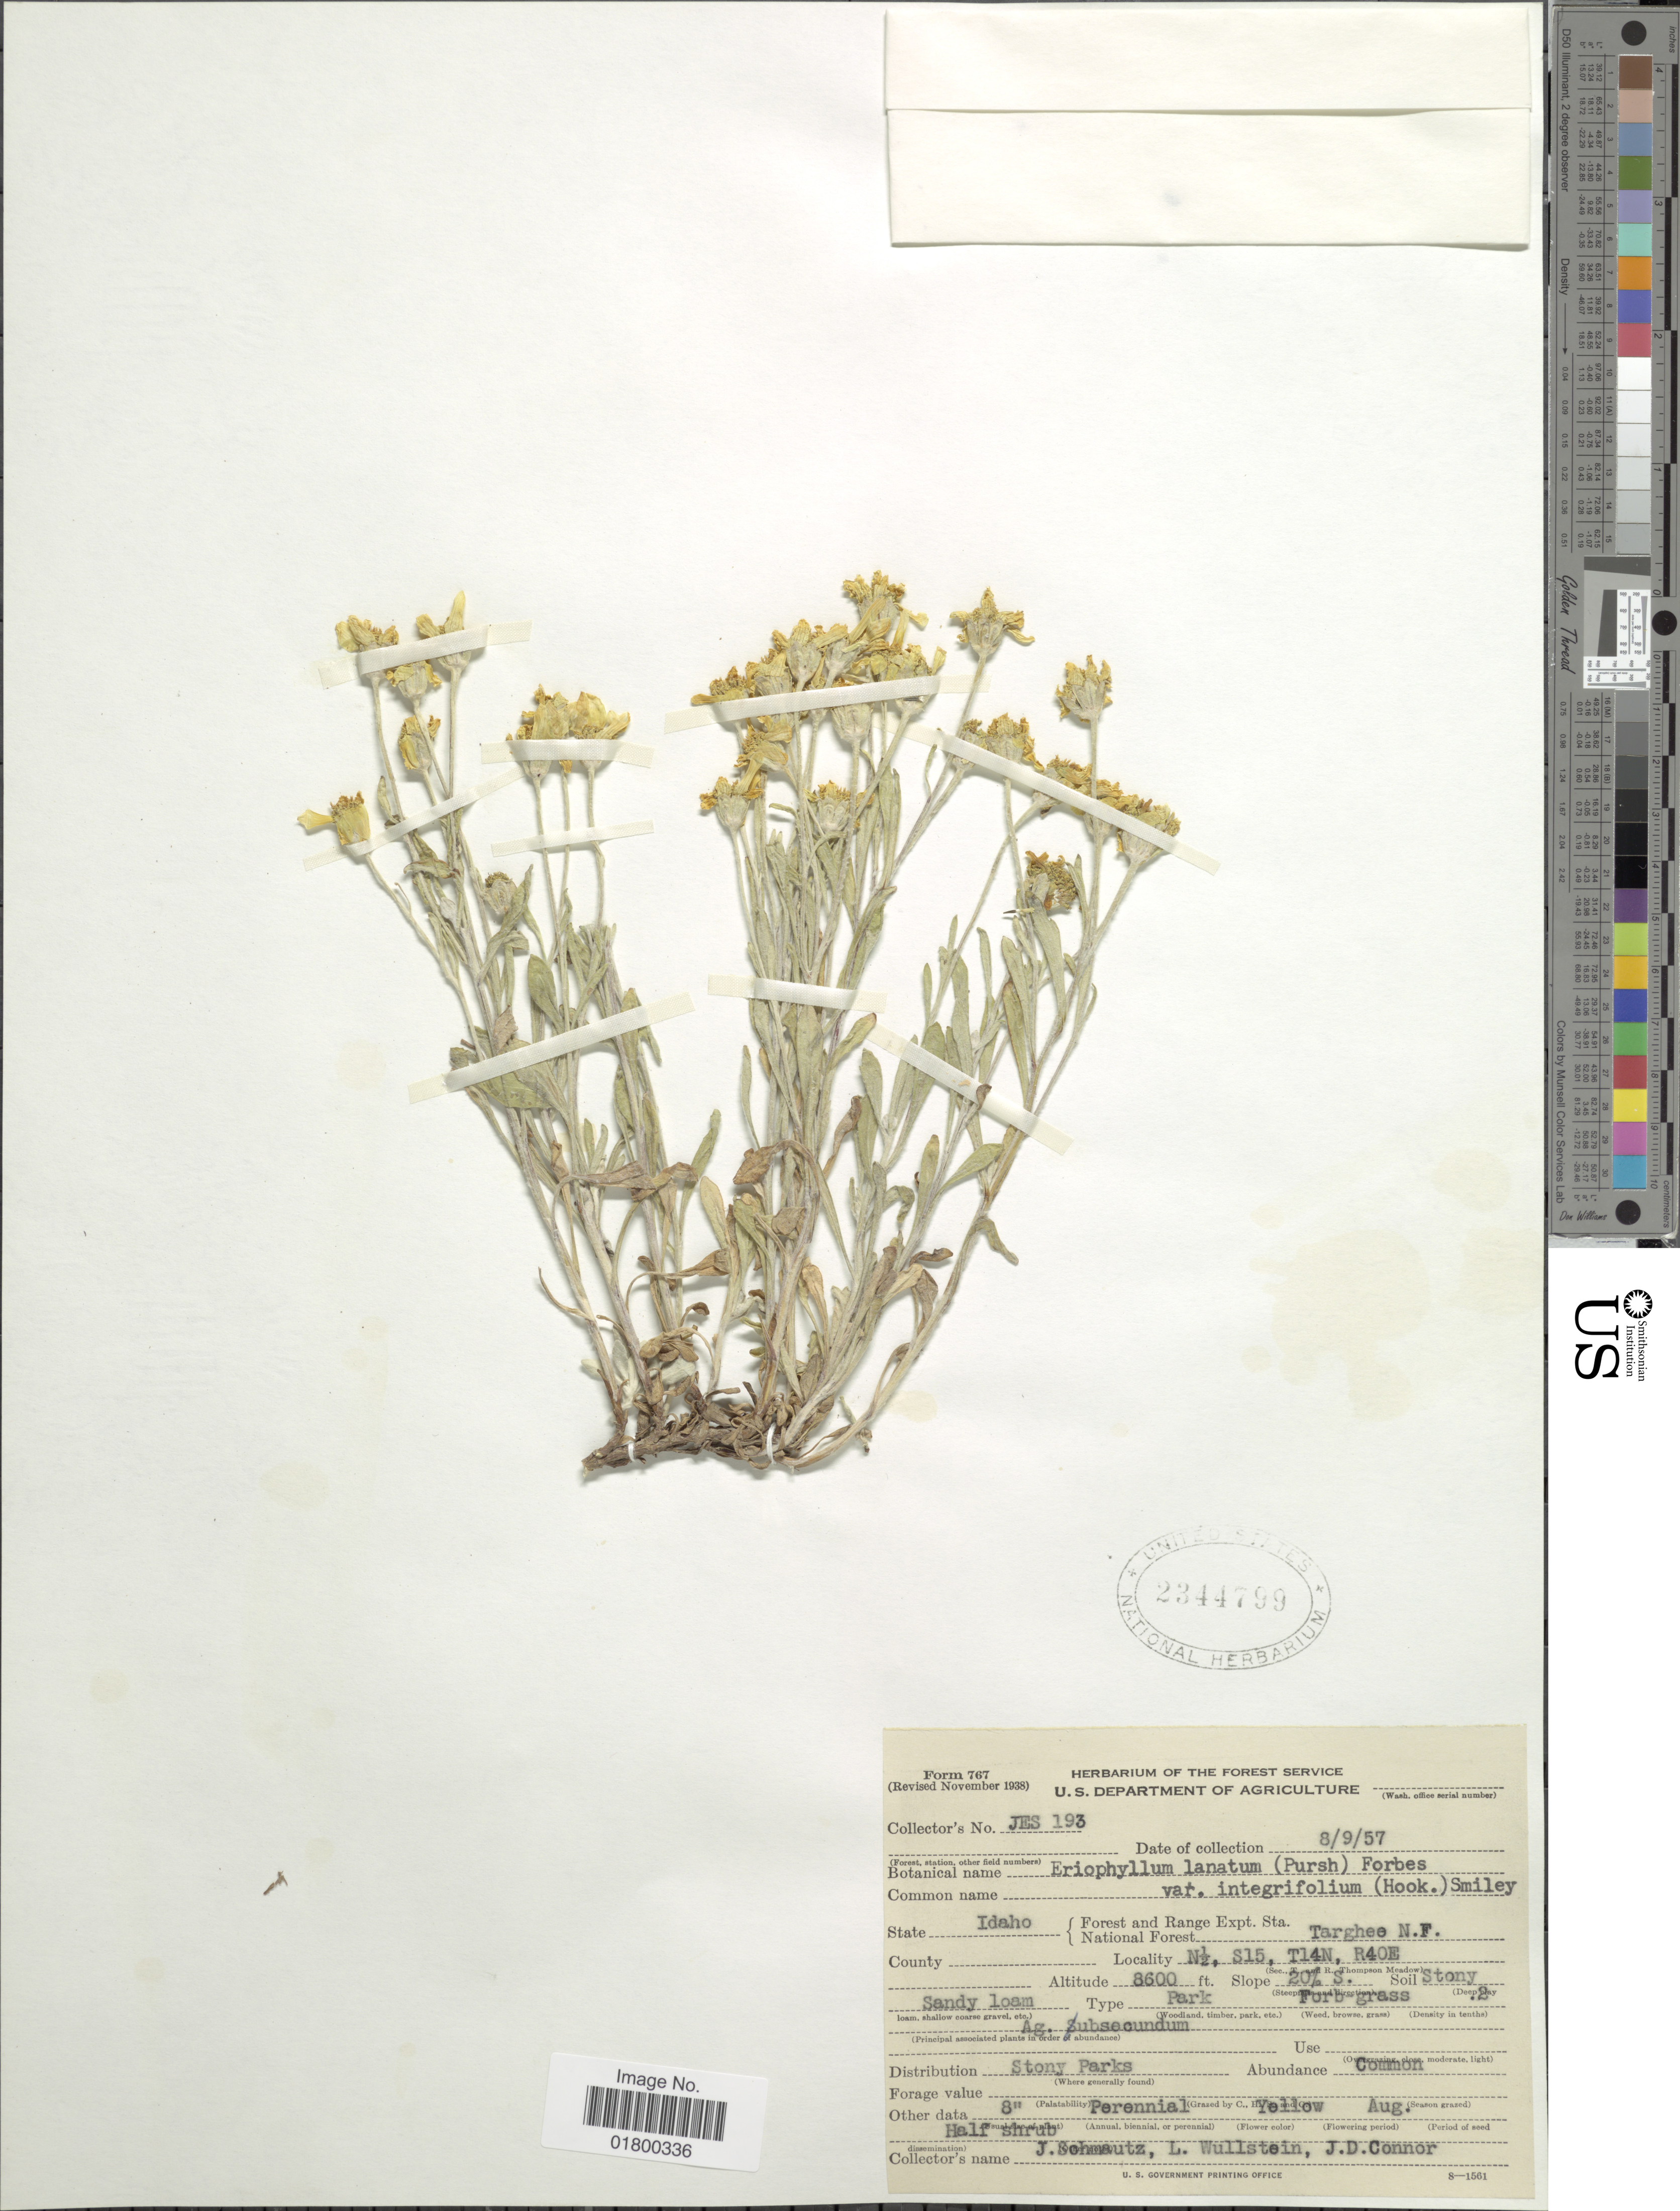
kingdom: Plantae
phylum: Tracheophyta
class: Magnoliopsida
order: Asterales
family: Asteraceae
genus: Eriophyllum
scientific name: Eriophyllum lanatum var. integrifolium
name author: (Hook.) Smiley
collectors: J. Schmautz, L. Wullstein & J. Connor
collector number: Jes 193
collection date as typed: Transcribed d/m/y: 9/8/57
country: United States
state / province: Idaho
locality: State Idaho, Targhee N. F., N½, S15, T14N, R40E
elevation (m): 2621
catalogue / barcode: US 2344799